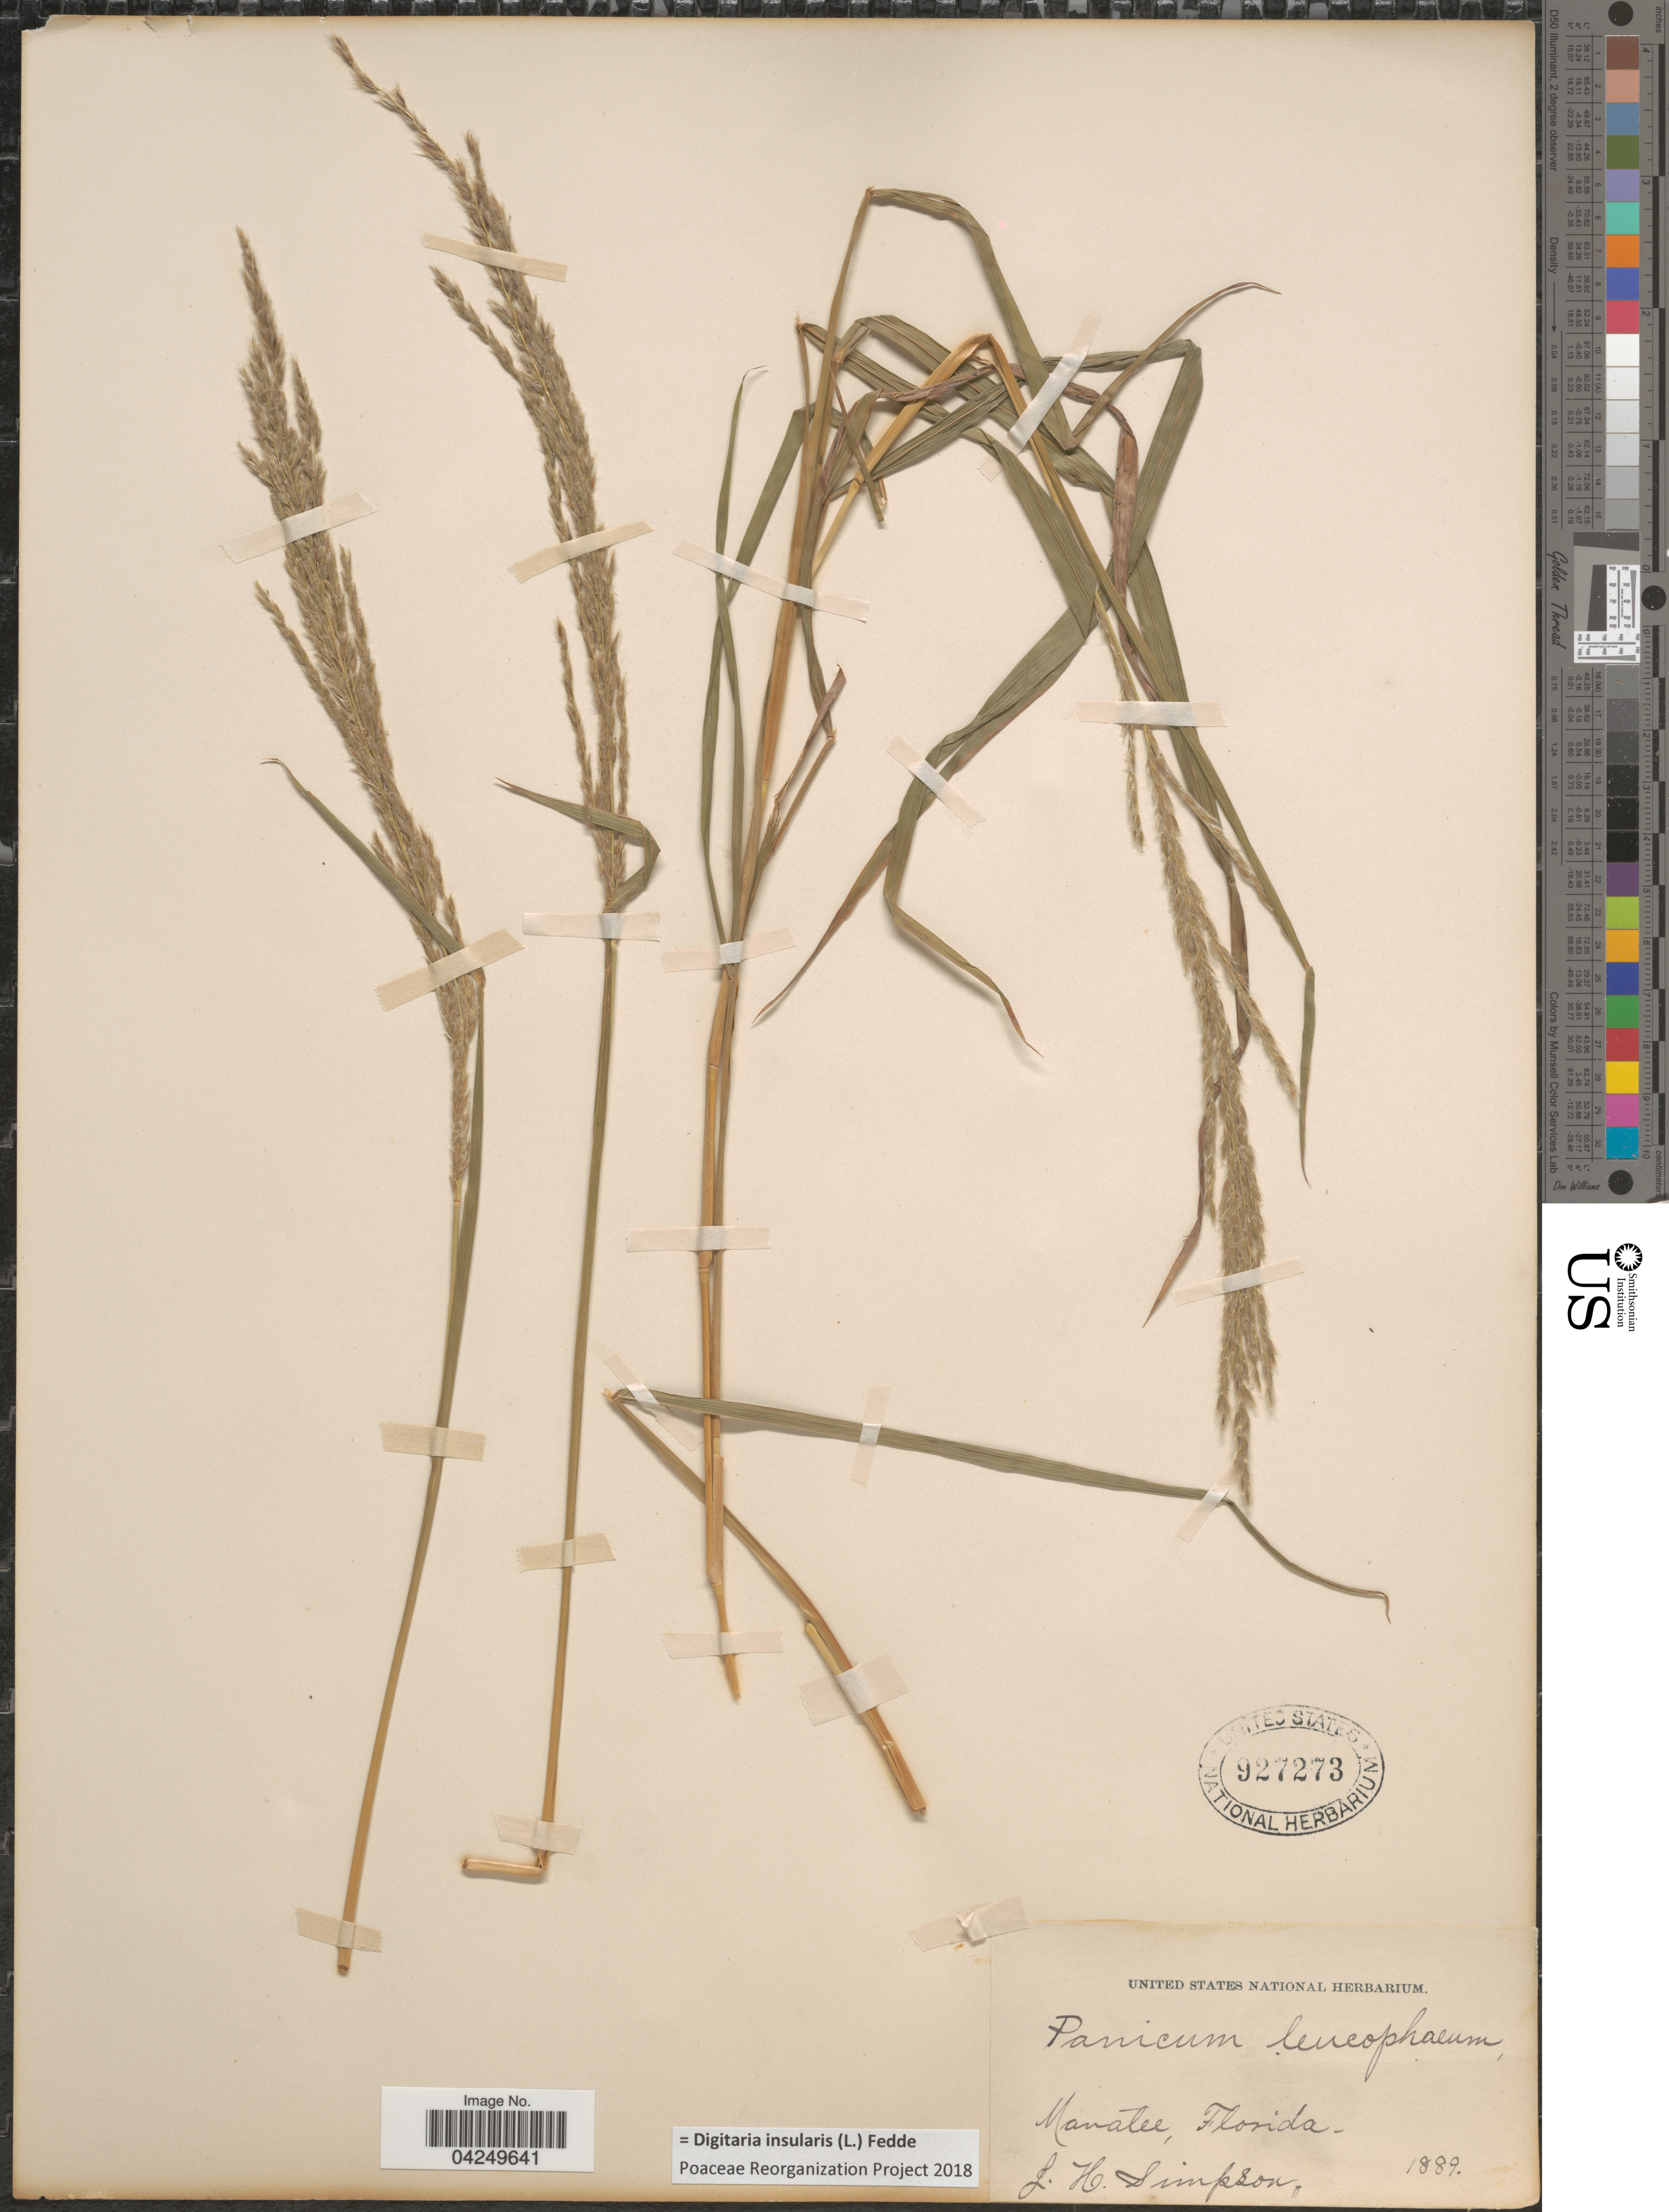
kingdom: Plantae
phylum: Tracheophyta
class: Liliopsida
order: Poales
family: Poaceae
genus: Digitaria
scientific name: Digitaria insularis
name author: (L.) Fedde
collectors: J. H. Simpson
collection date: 1889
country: United States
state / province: Florida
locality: Manatee.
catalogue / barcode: US 927273